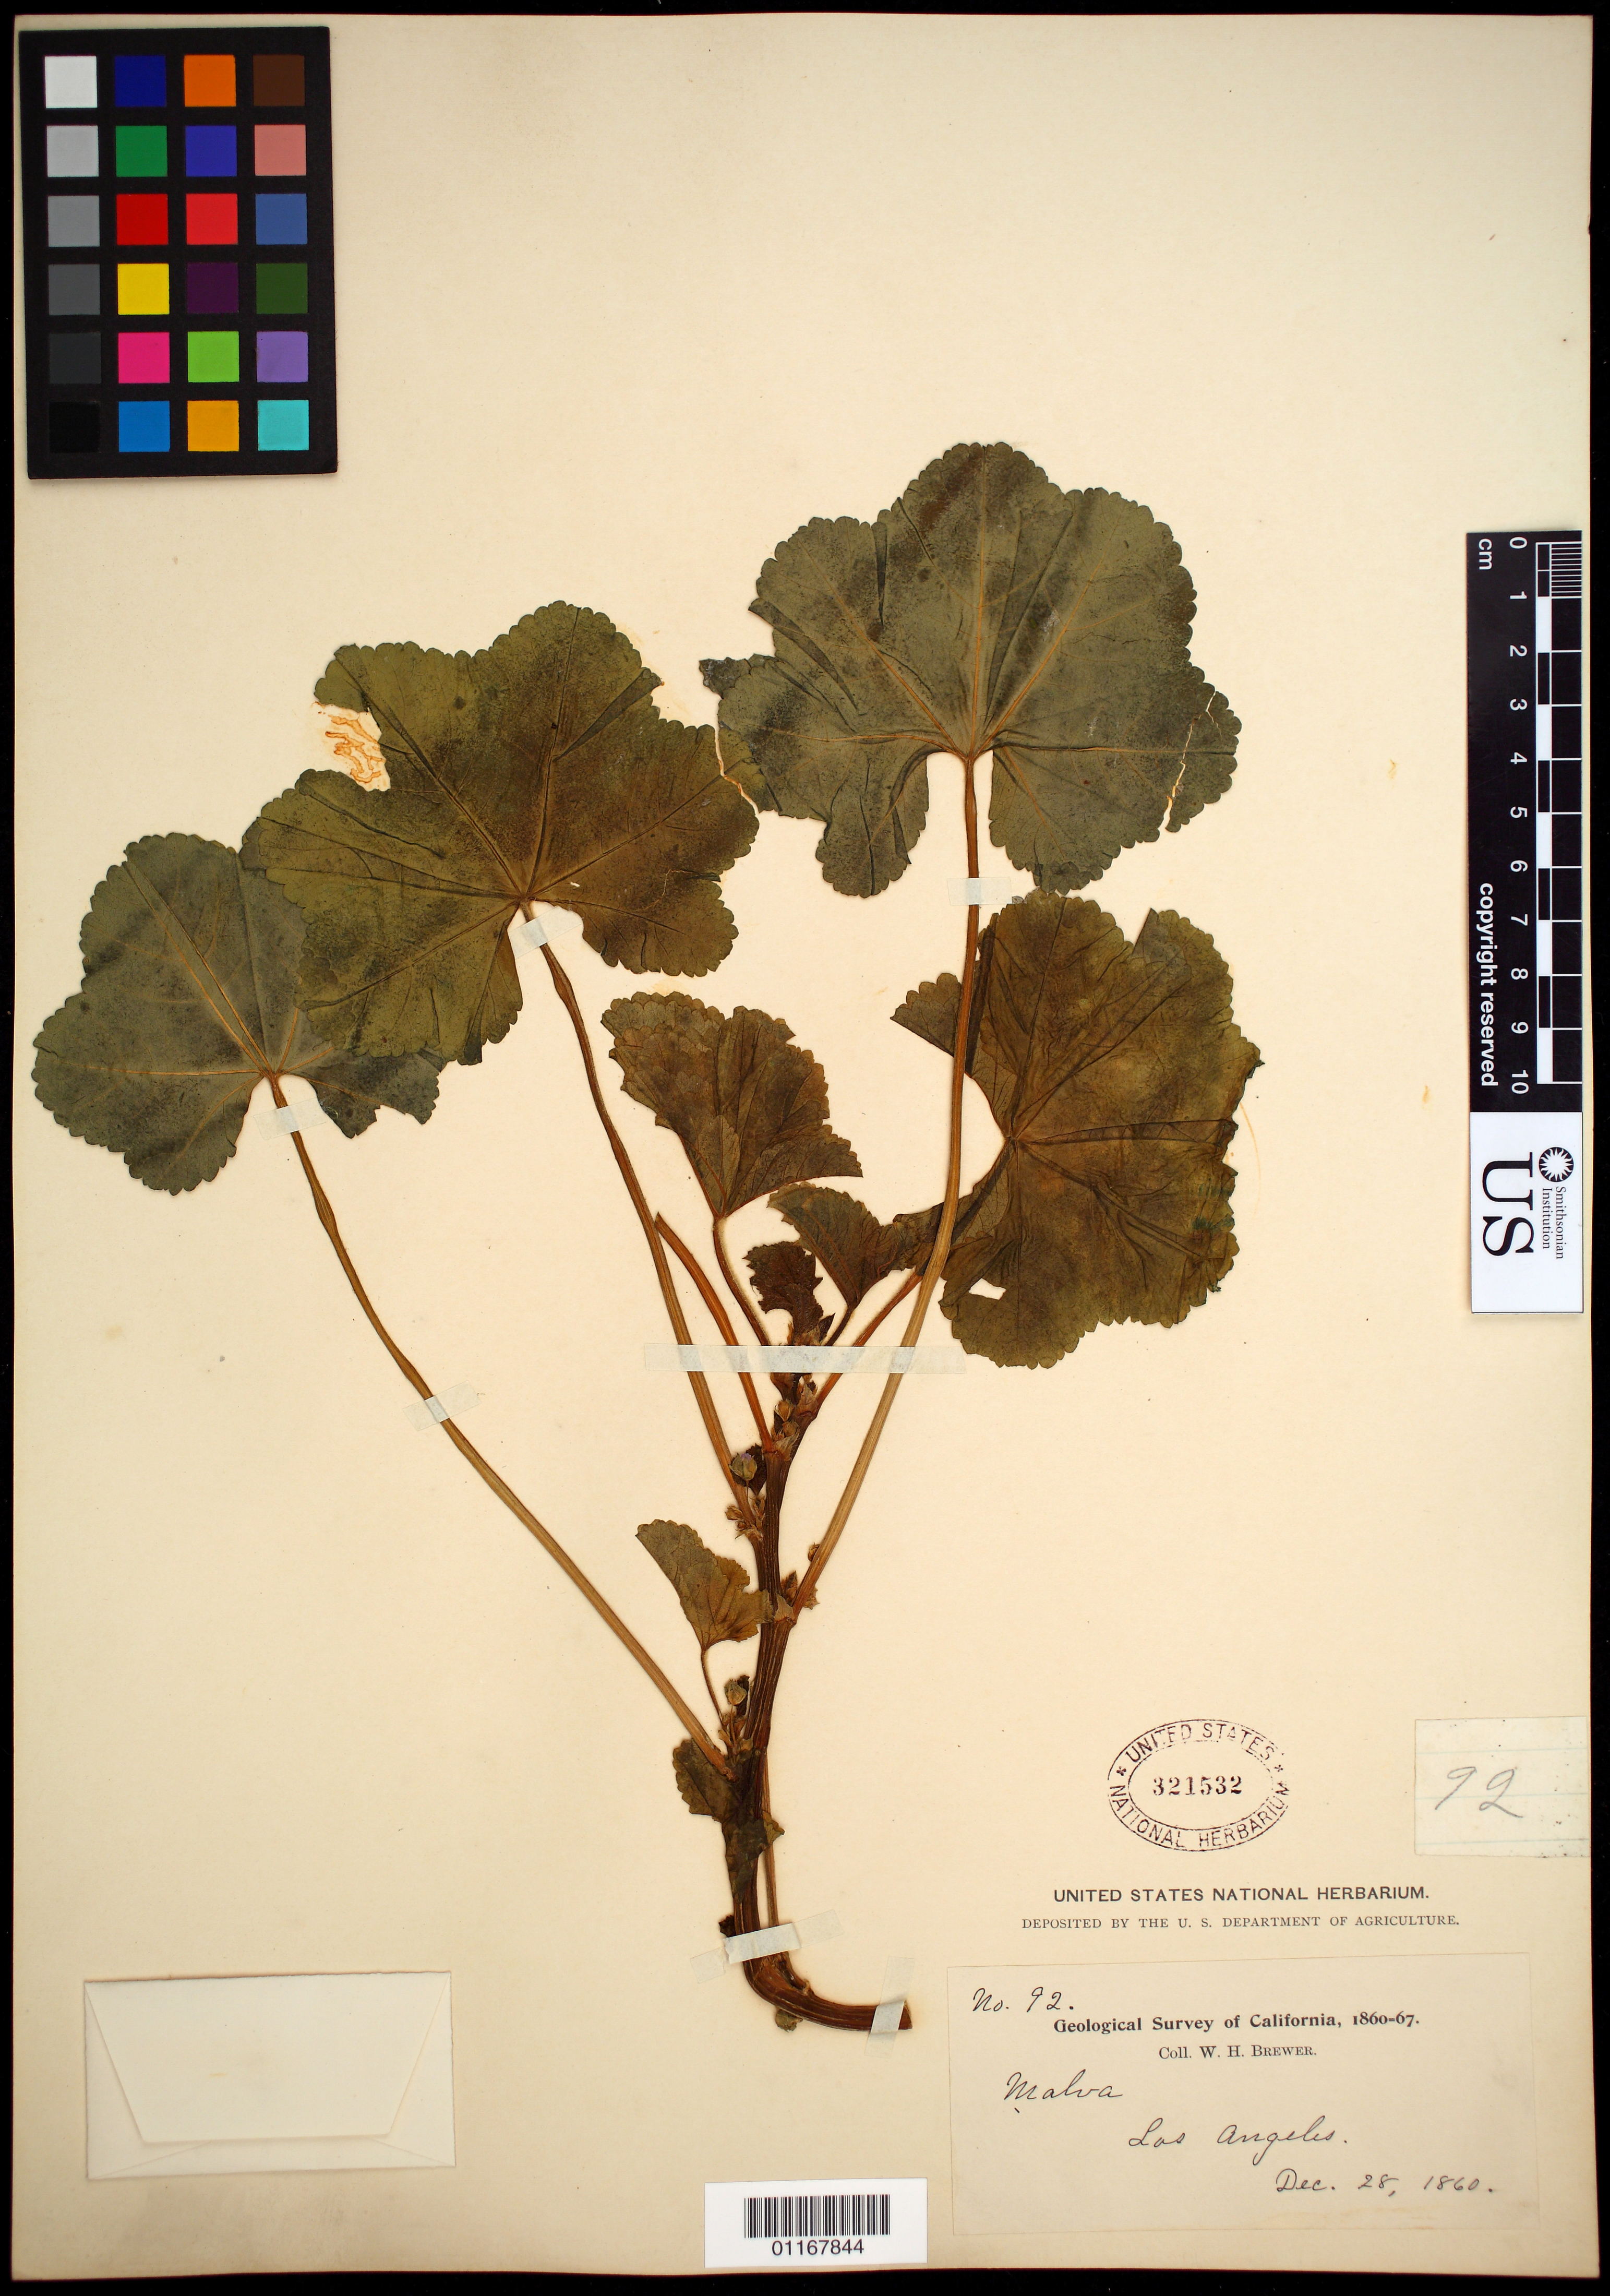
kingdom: Plantae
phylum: Tracheophyta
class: Magnoliopsida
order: Malvales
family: Malvaceae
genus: Malva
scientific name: Malva sp.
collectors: W. H. Brewer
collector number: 92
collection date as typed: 28 Dec 1860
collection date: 1860-12-28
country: United States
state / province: California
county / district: Los Angeles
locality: Los Angeles.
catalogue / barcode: US 321532